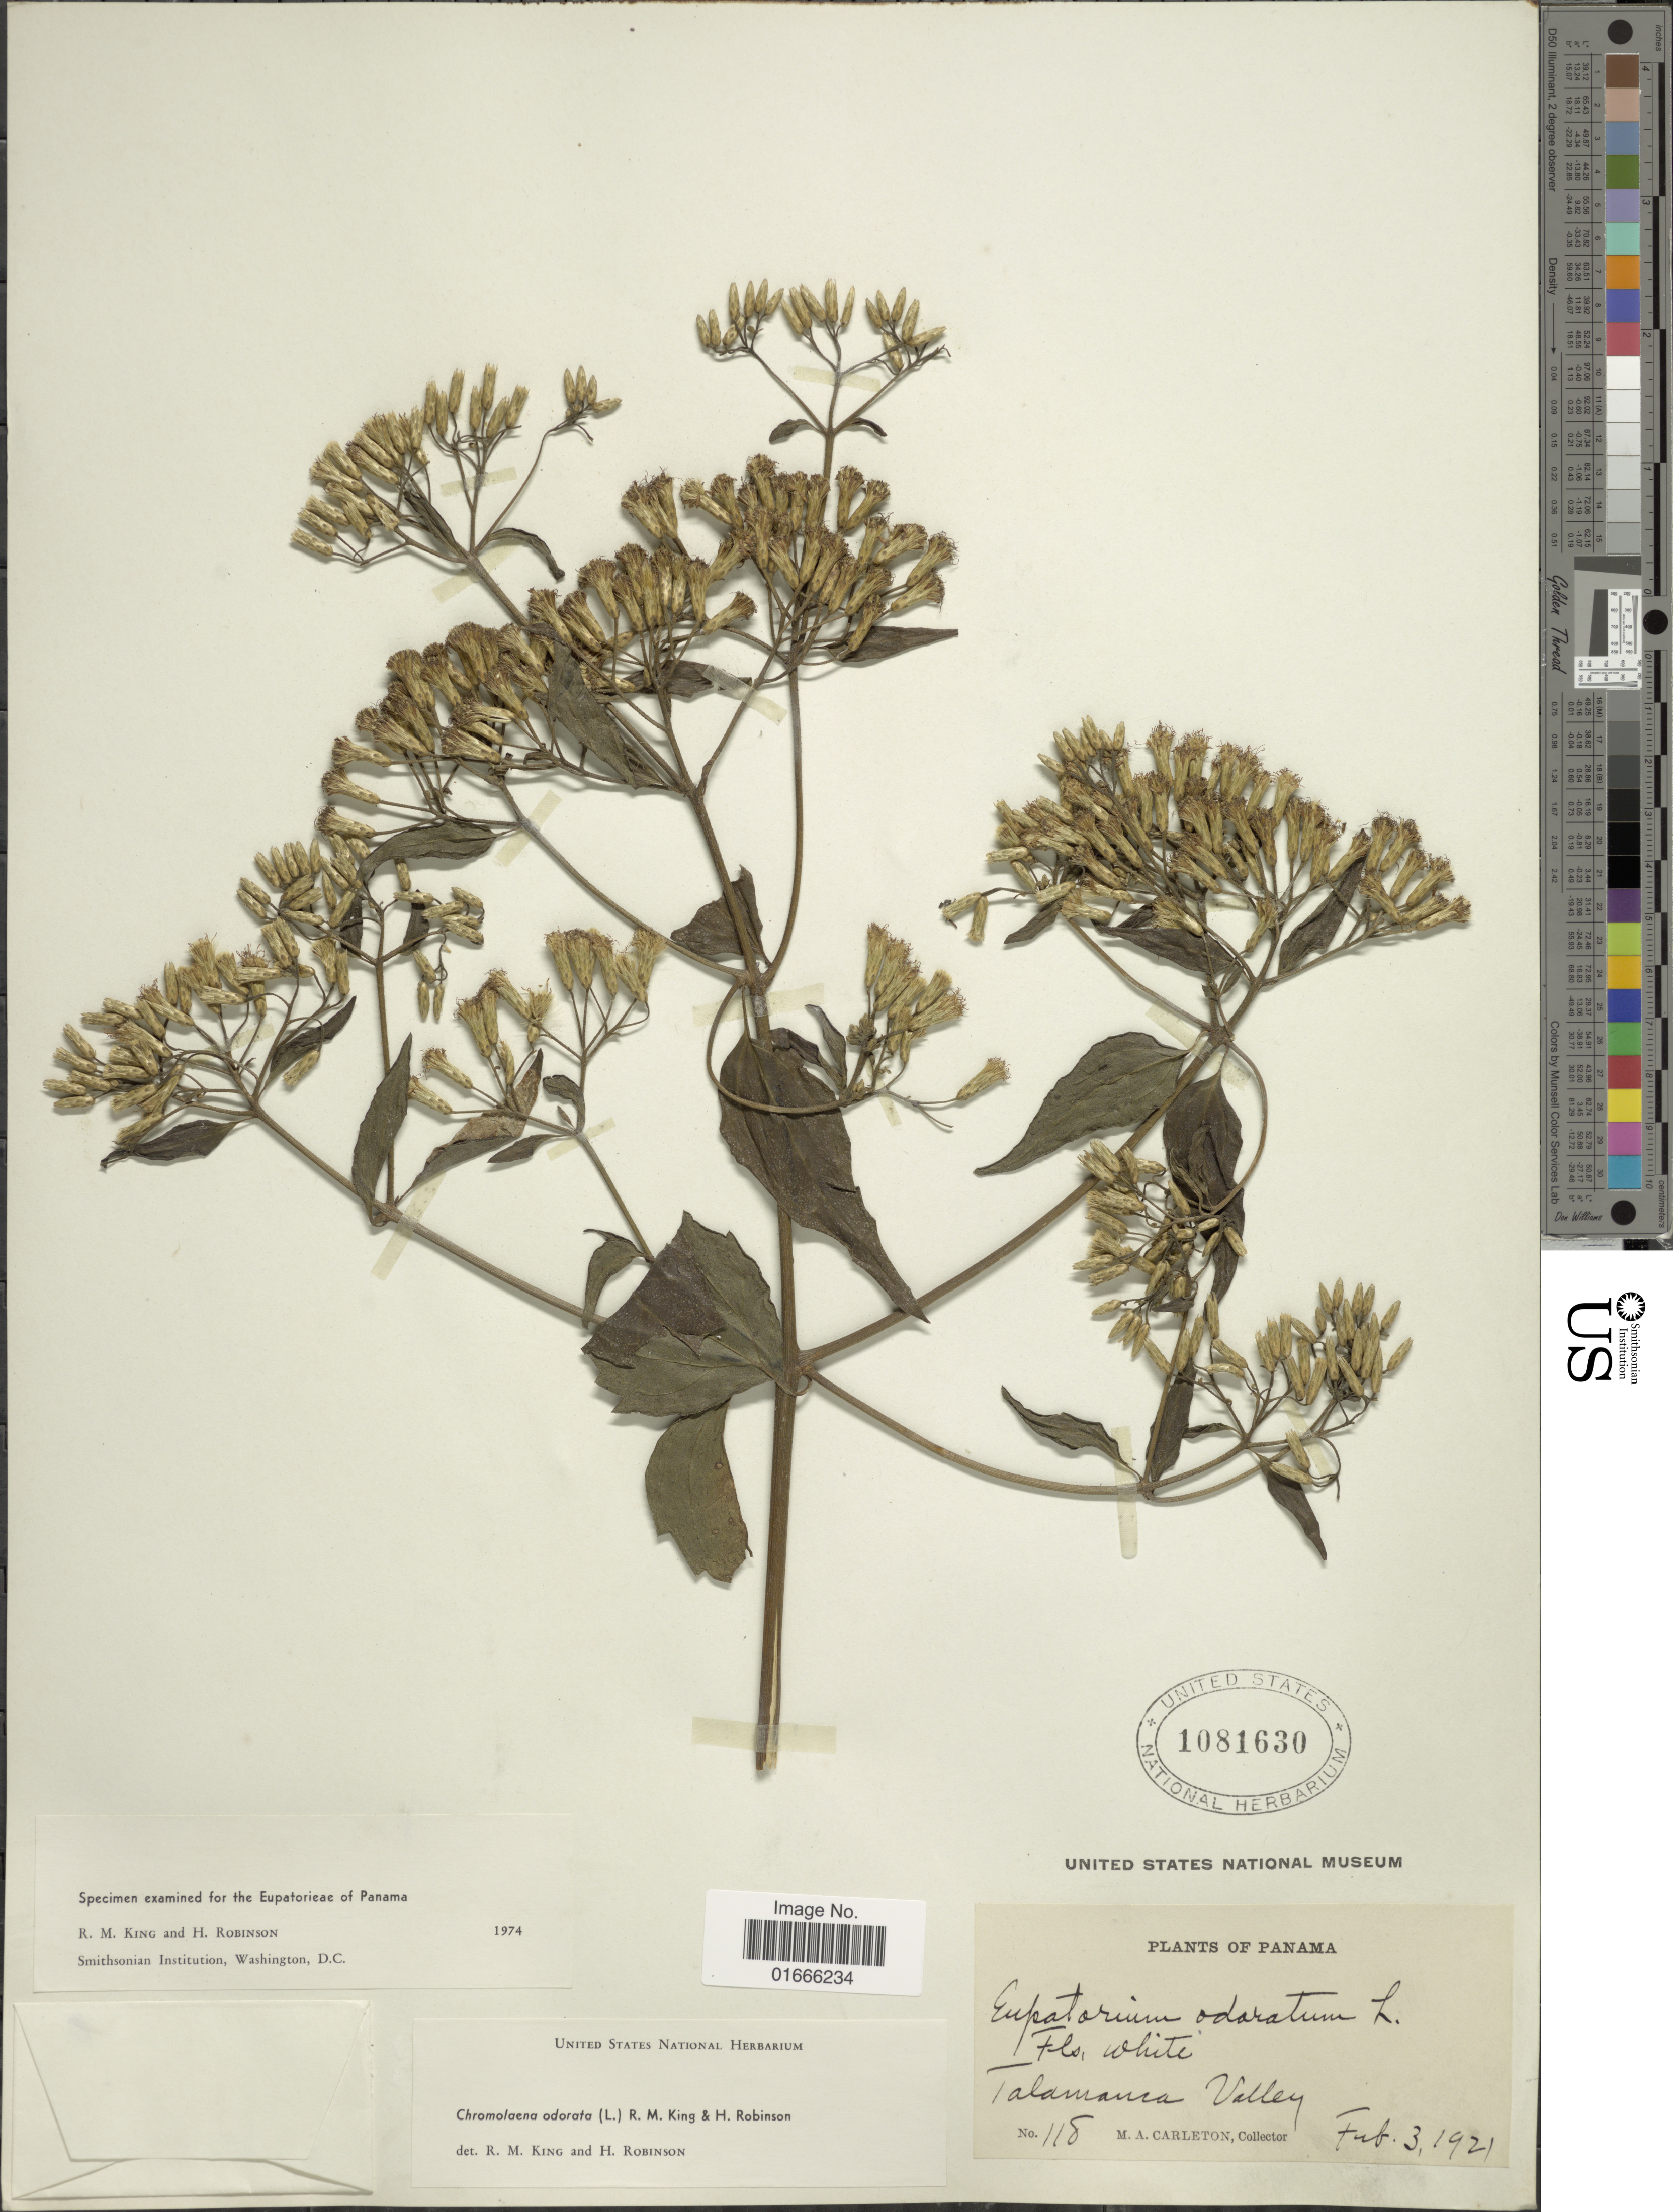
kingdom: Plantae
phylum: Tracheophyta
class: Magnoliopsida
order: Asterales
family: Asteraceae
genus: Chromolaena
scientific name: Chromolaena odorata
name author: (L.) R.M. King & H. Rob.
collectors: M. A. Carleton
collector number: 118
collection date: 1921-02-03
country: Panama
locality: Talamanca Valley.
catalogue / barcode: US 1081630